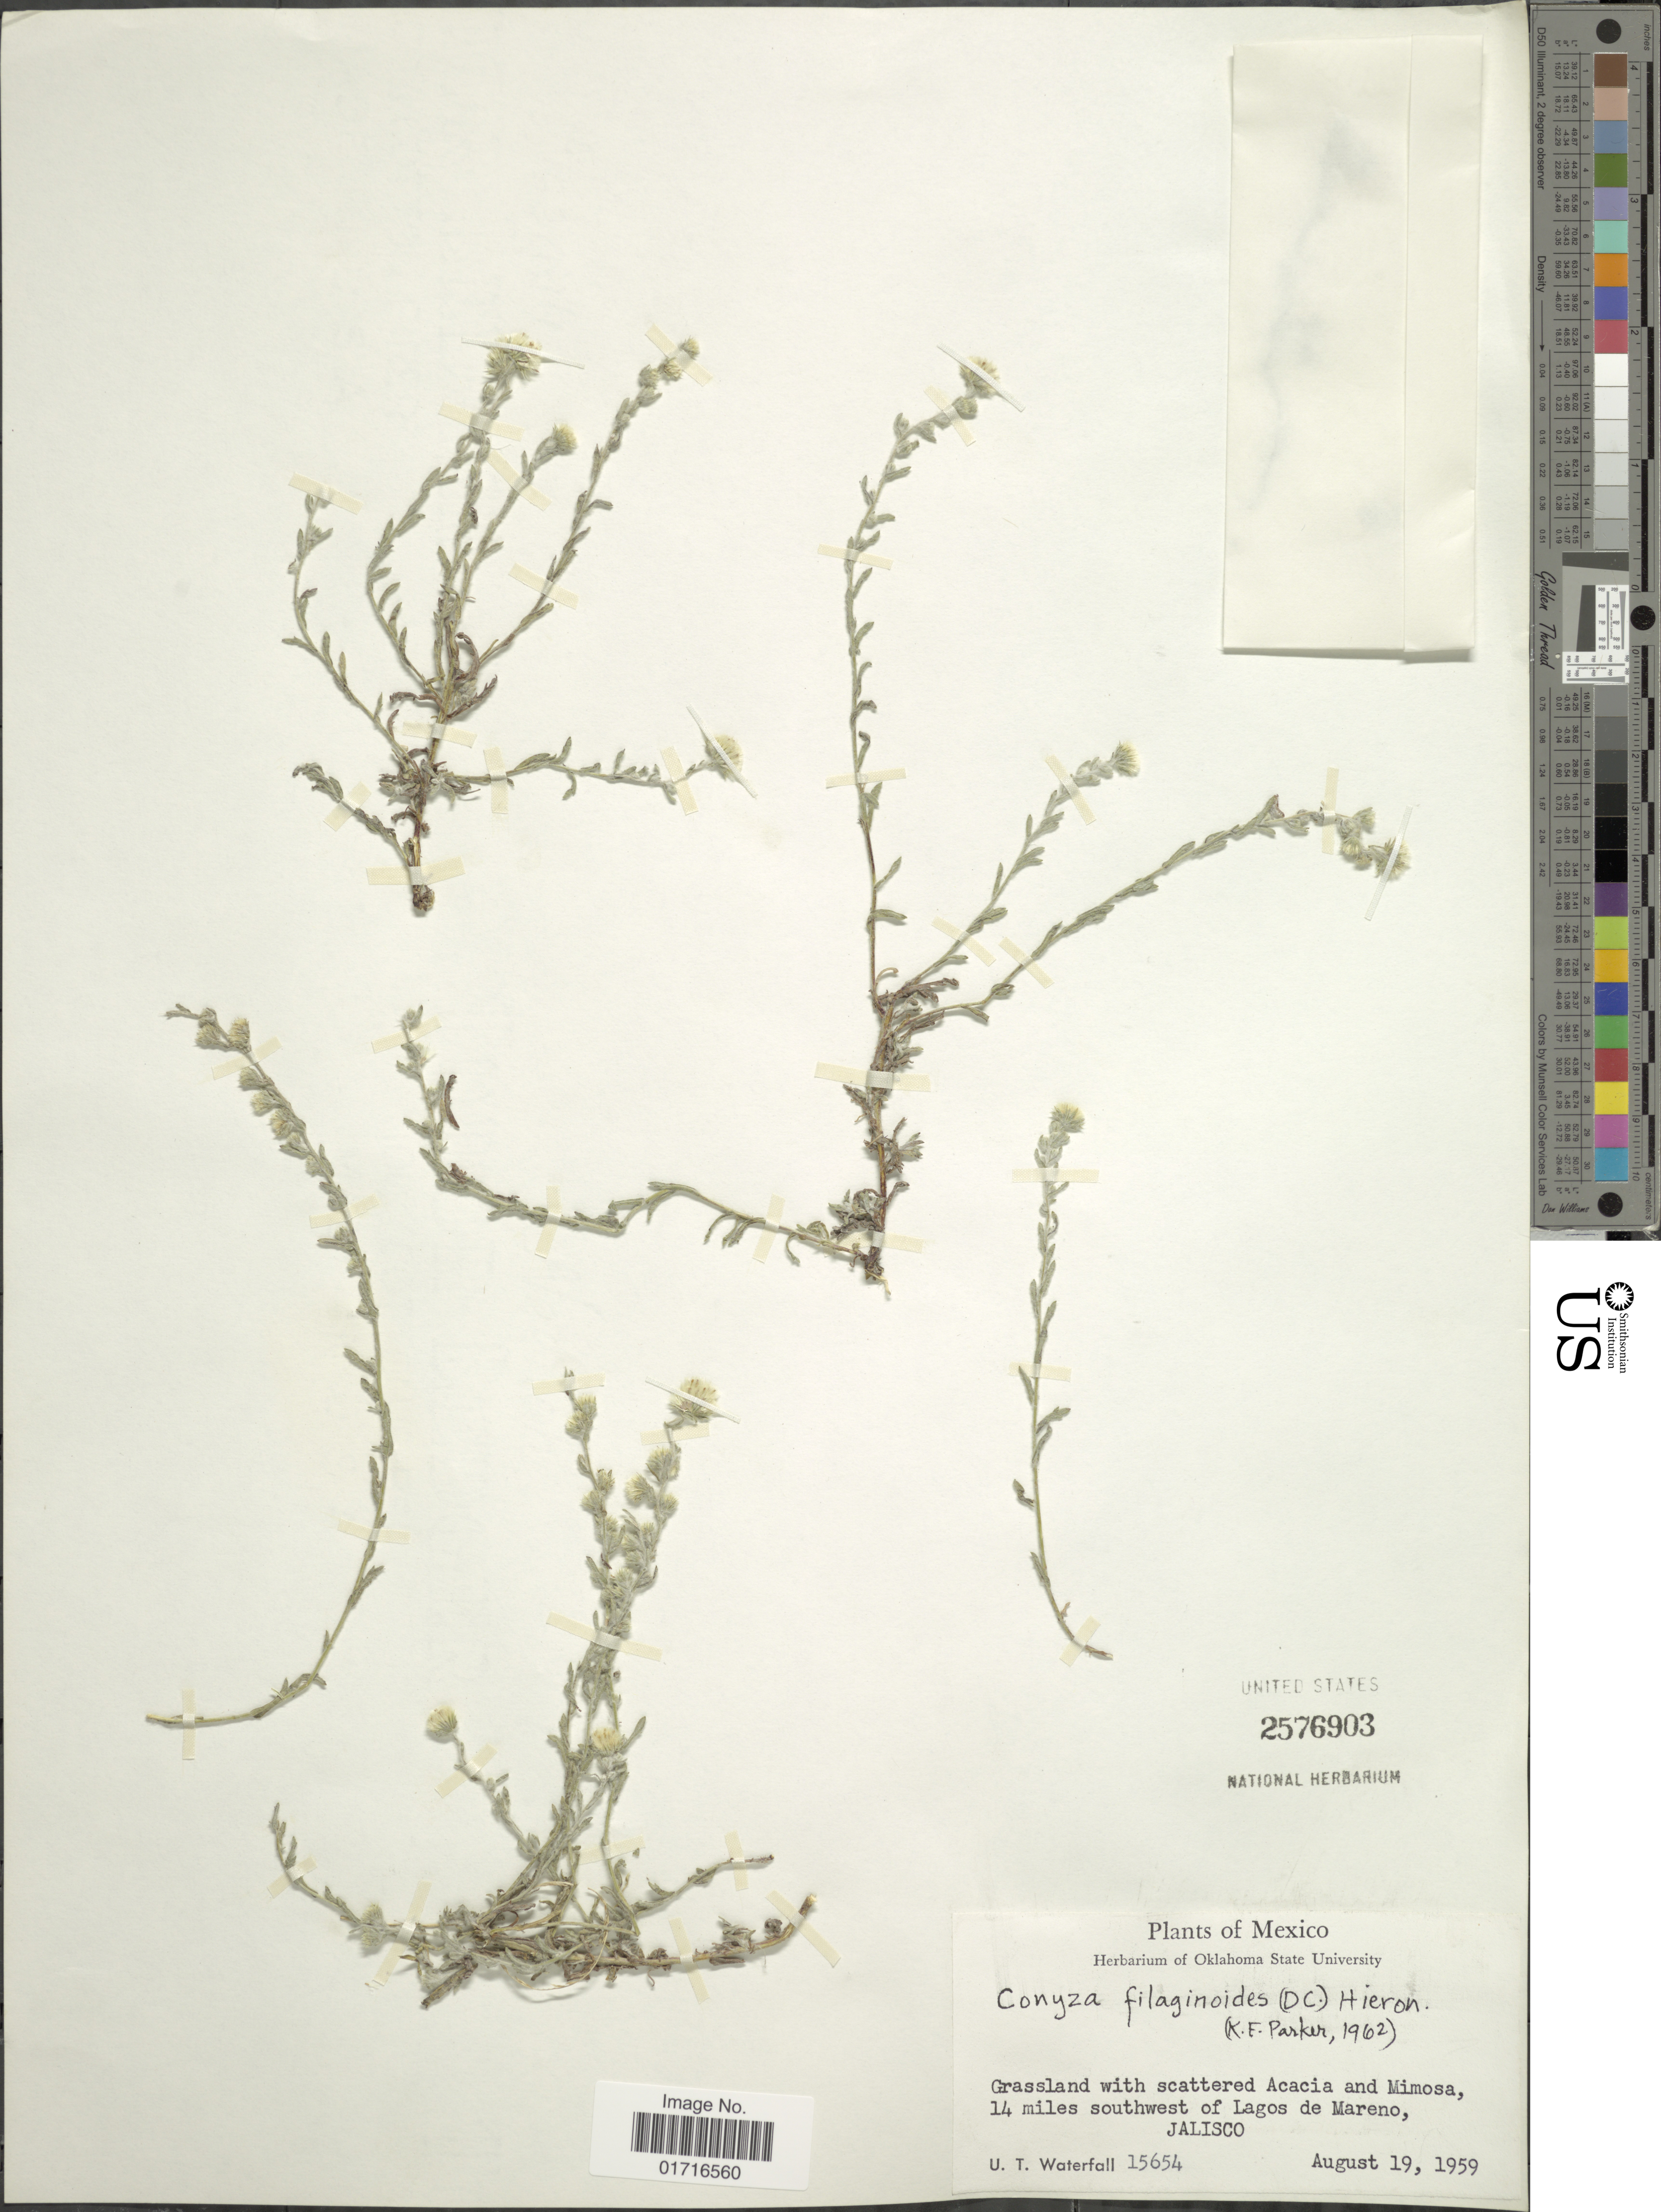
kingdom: Plantae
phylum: Tracheophyta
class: Magnoliopsida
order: Asterales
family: Asteraceae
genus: Conyza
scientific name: Conyza filaginoides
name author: (DC.) Hieron.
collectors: U. T. Waterfall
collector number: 15654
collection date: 1959-08-19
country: Mexico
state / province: Jalisco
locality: Grassland with scattered Acacia and Mimosa, 14 miles southwest of Lagos de Mareno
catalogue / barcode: US 2576903